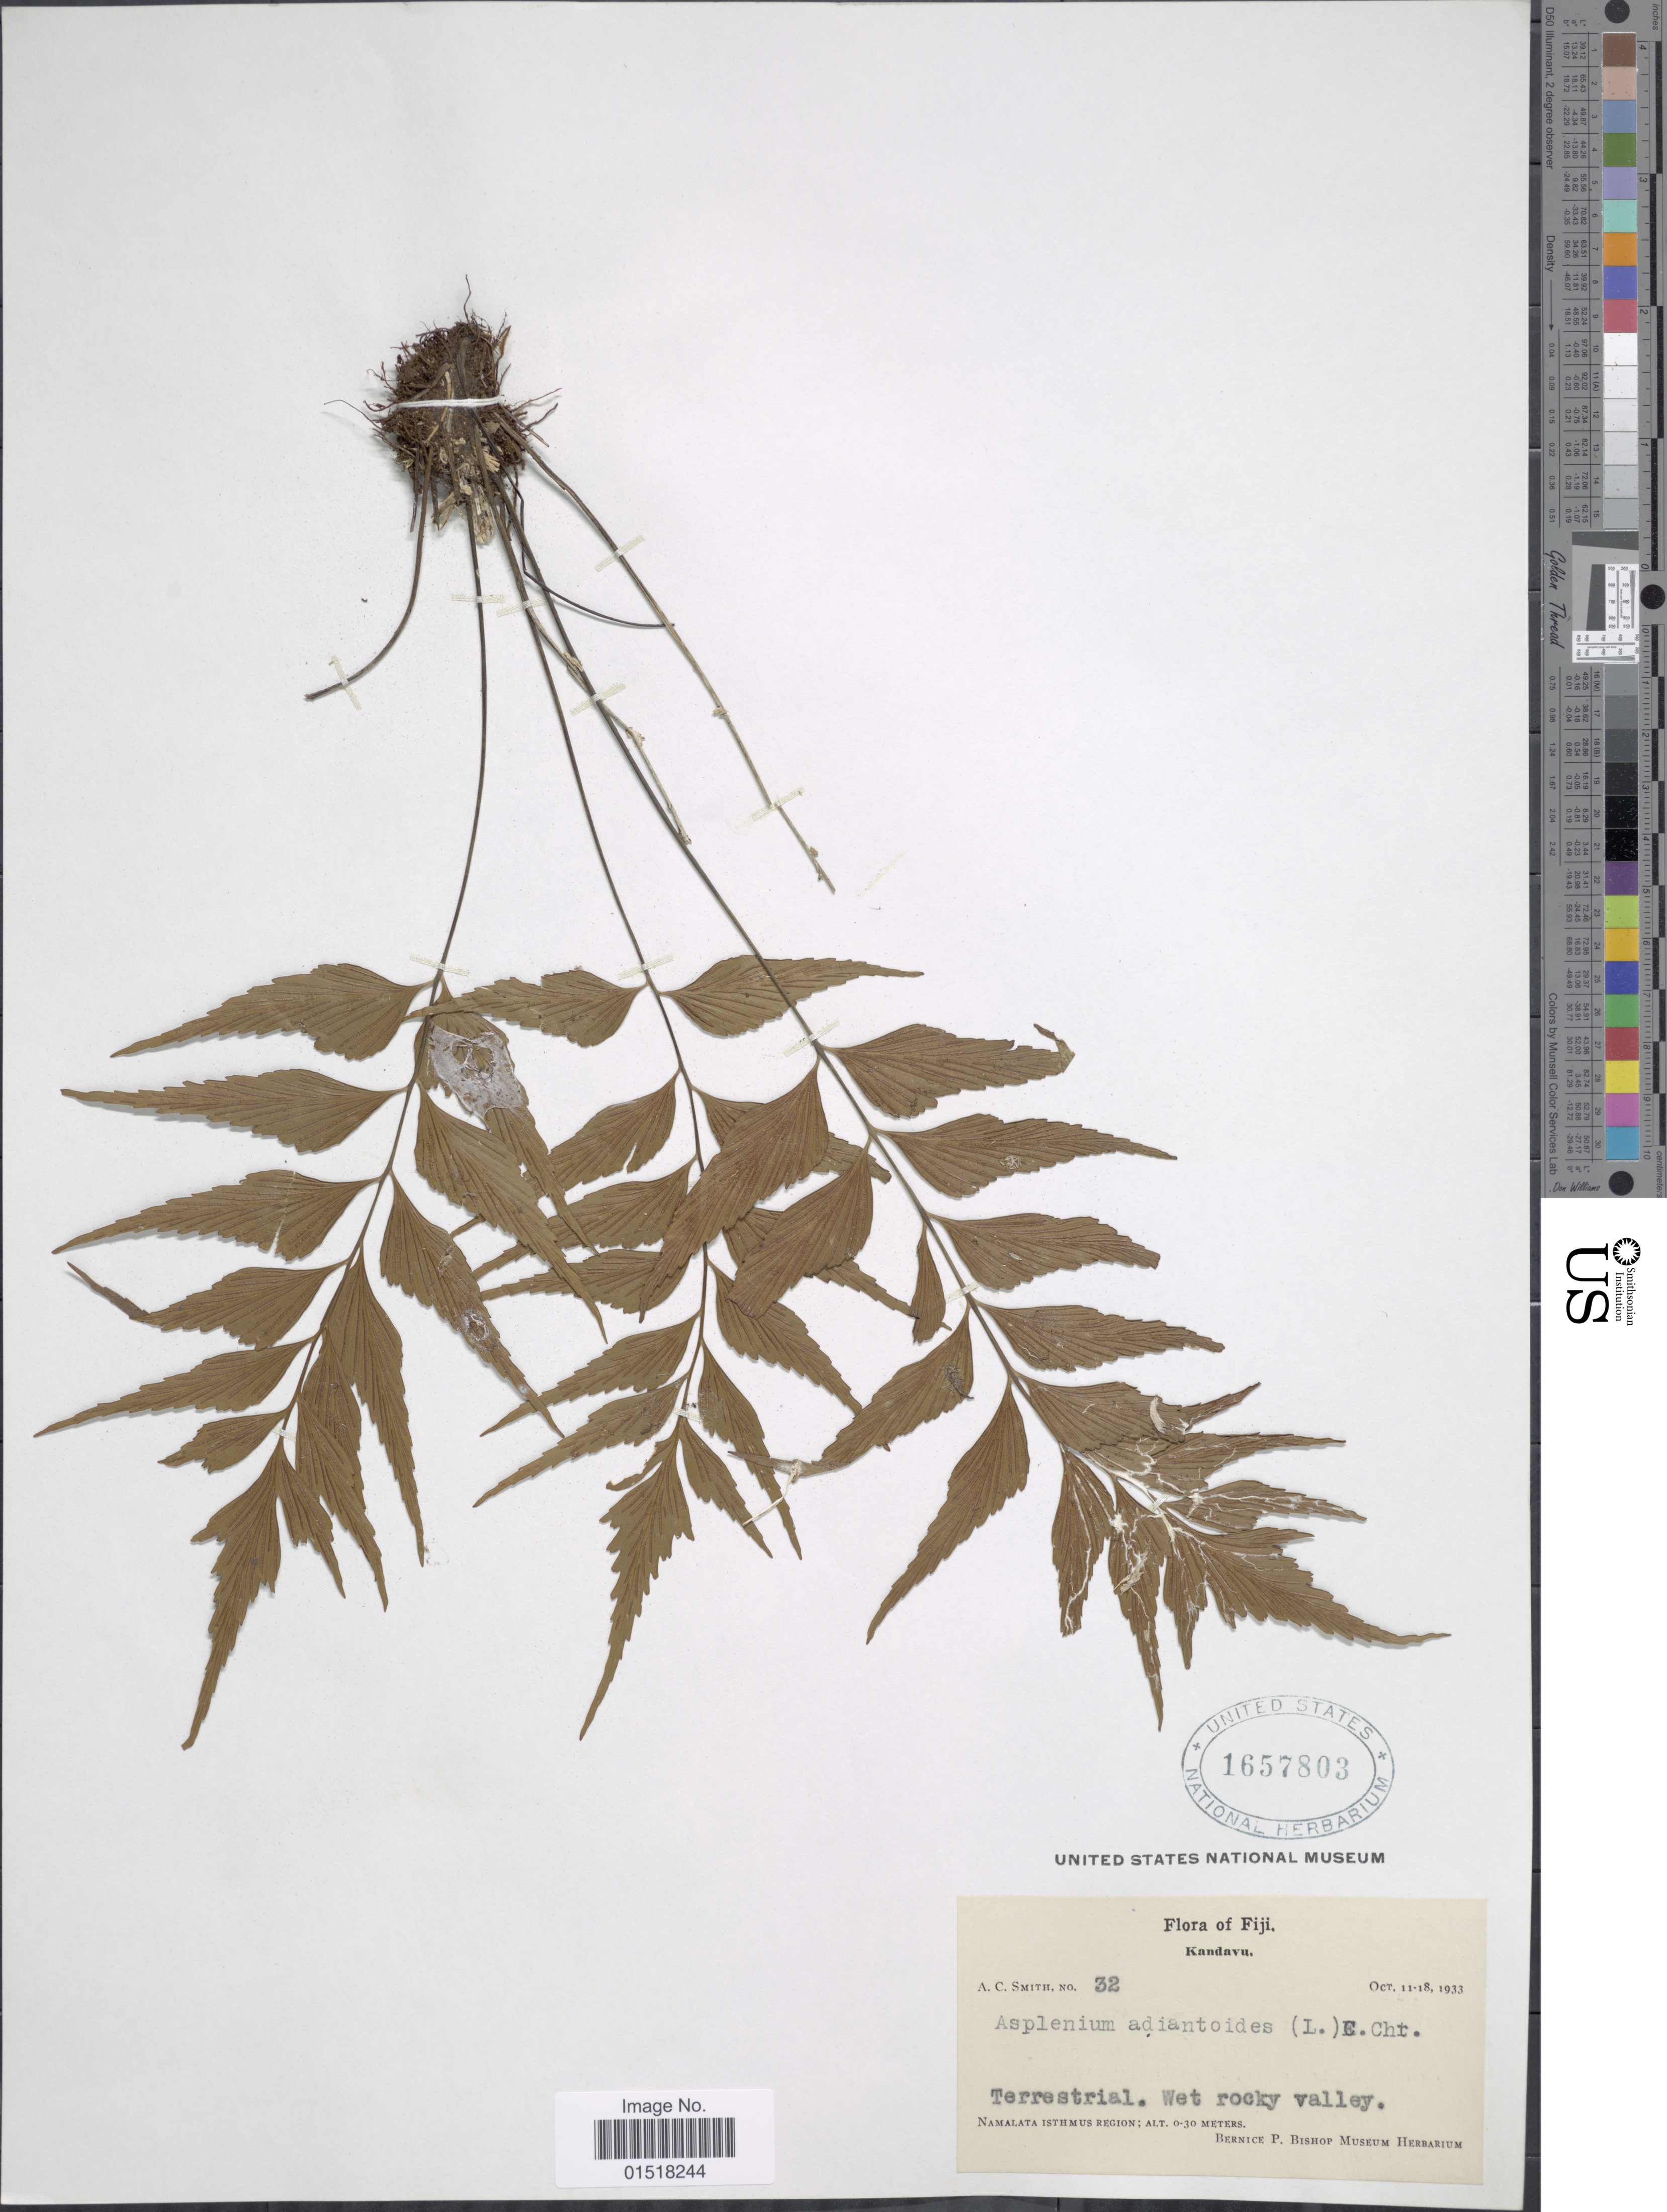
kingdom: Plantae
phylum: Tracheophyta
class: Polypodiopsida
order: Polypodiales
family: Aspleniaceae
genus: Asplenium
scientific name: Asplenium polyodon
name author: G. Forst.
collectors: A. C. Smith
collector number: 32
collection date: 1933-10-11/1933-10-18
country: Fiji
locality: Kandavu. Namalata Isthmus Region.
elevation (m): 0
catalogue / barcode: US 1657803